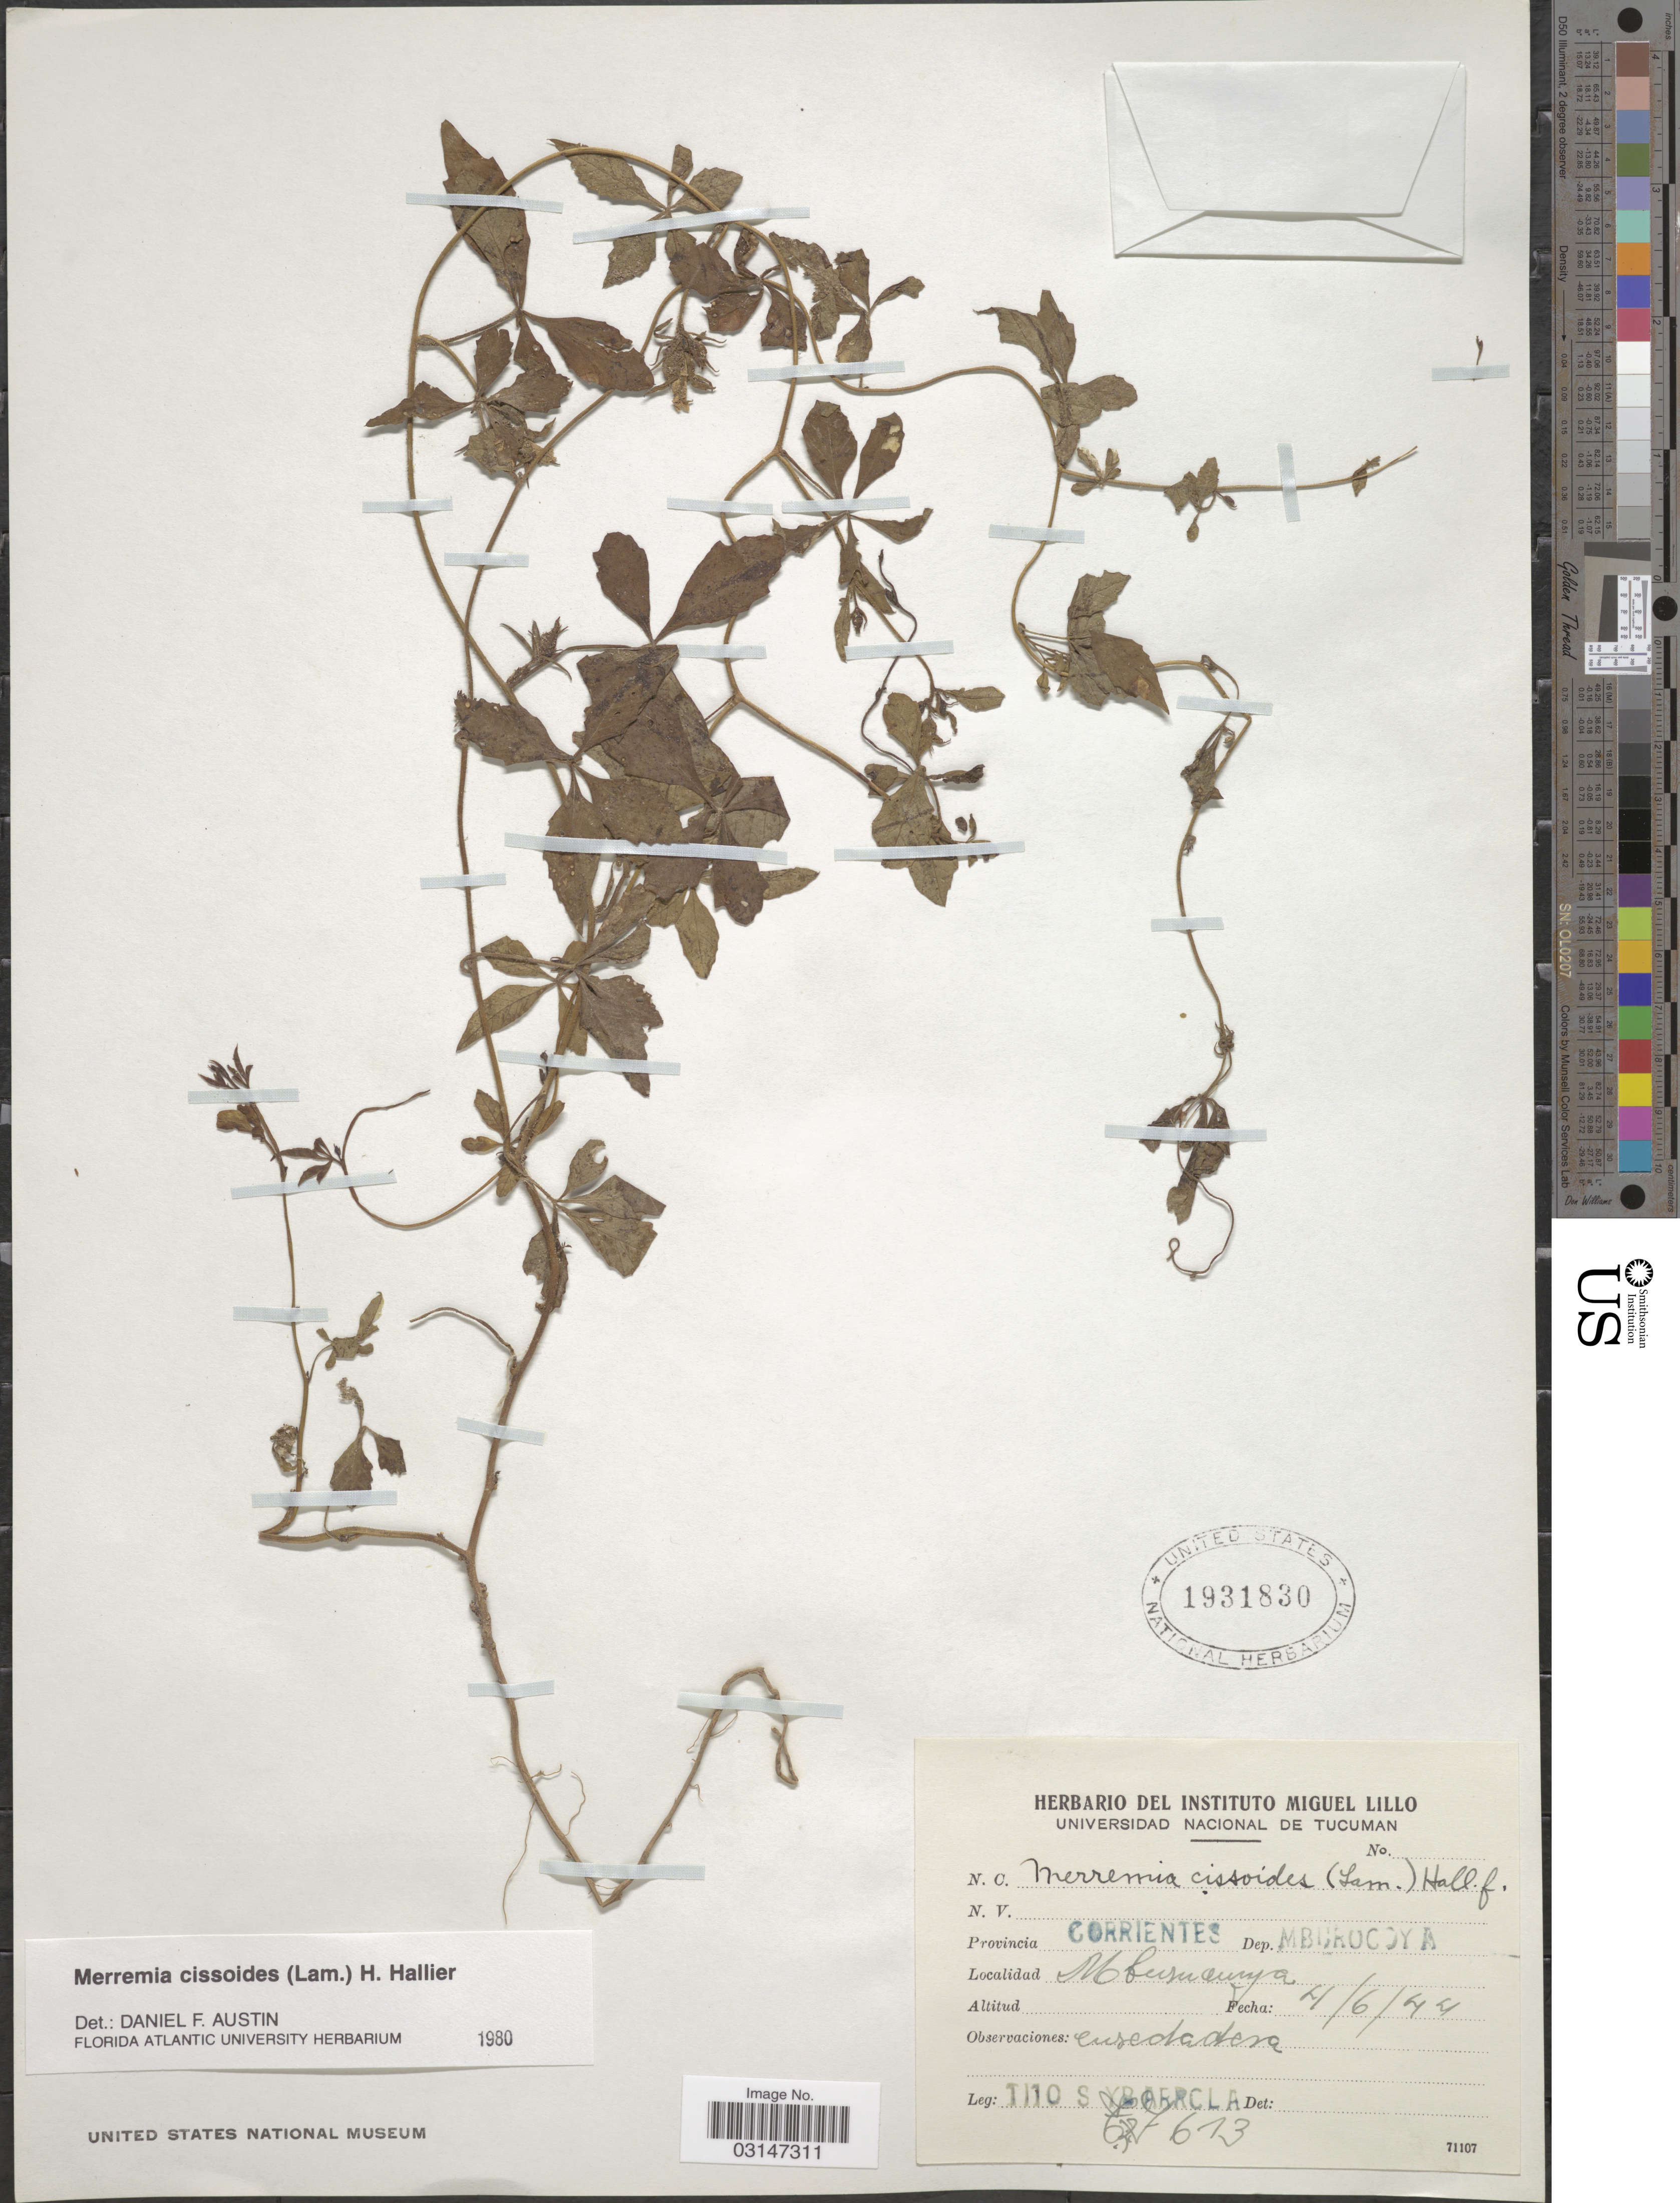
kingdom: Plantae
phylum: Tracheophyta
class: Magnoliopsida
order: Solanales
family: Convolvulaceae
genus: Distimake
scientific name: Distimake cissoides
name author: (Lam.) A. R. Simões & Staples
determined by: Strong, Mark T., (BOT), Smithsonian Institution - National Museum of Natural History (UNITED STATES)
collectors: T. Ybarrcia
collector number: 613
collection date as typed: Transcribed d/m/y: 4/6/44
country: Argentina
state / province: Corrientes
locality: Dep. Mburocoya, Mburucuya.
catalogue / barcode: US 1931830